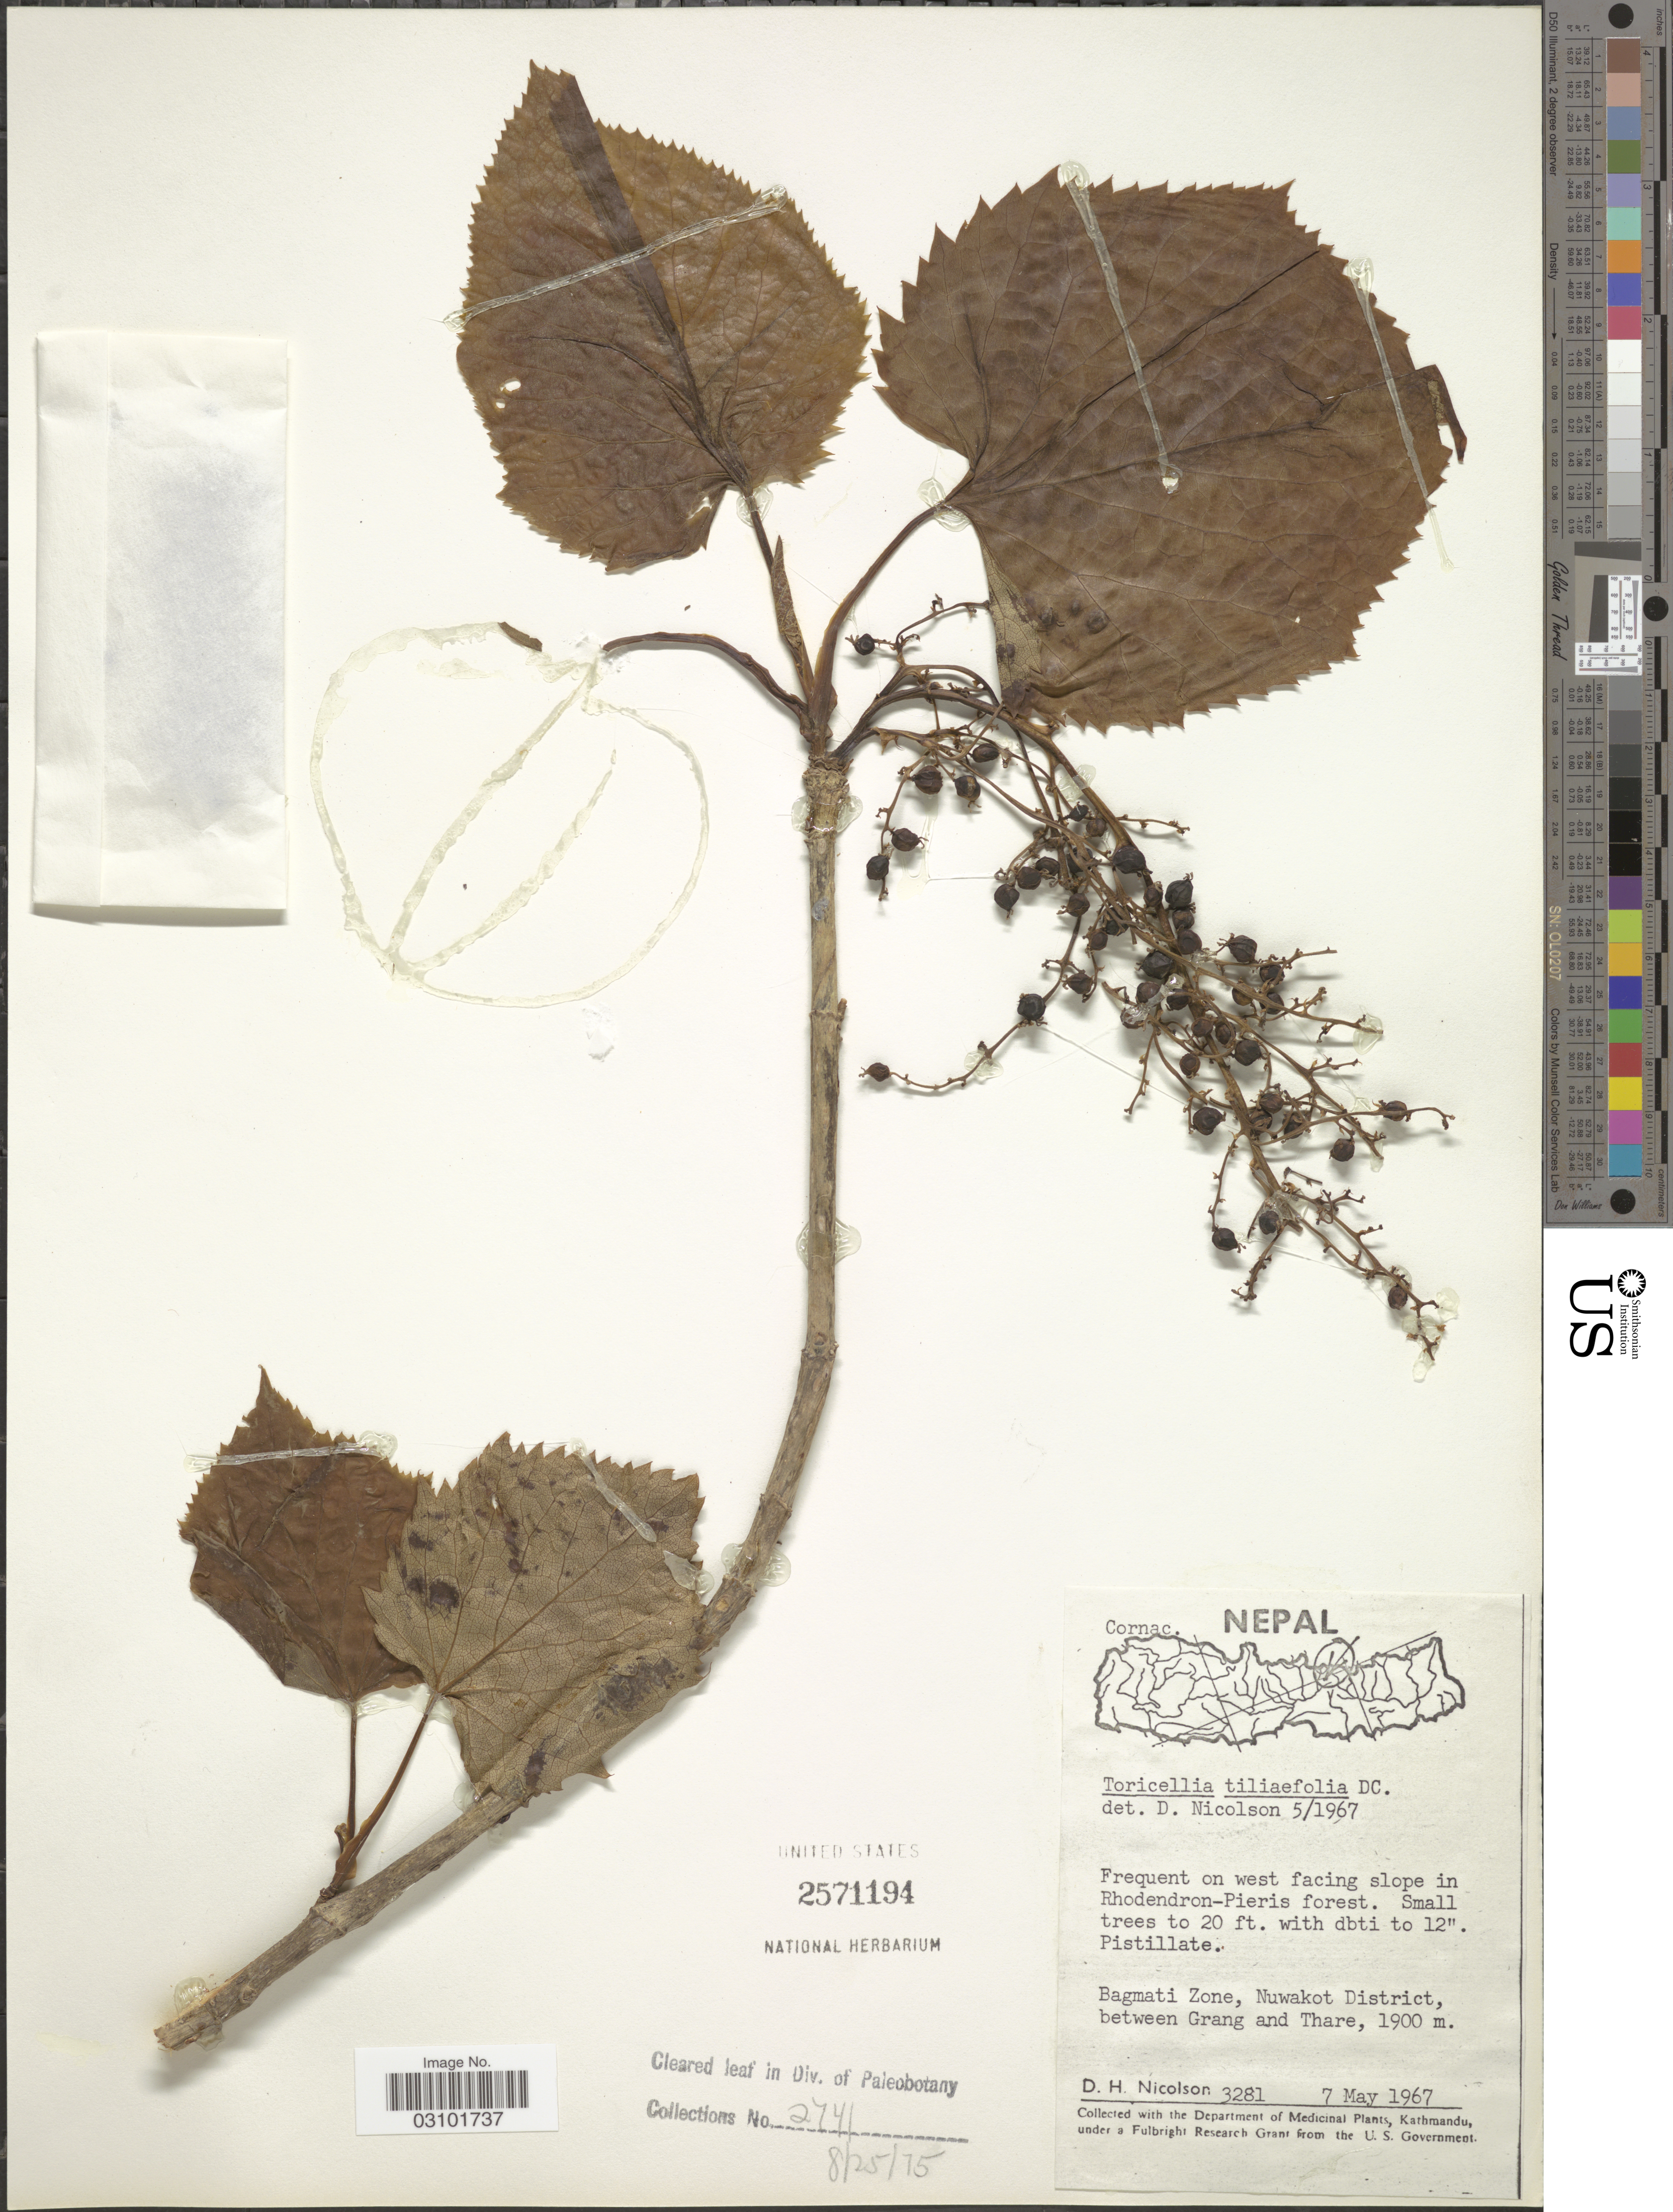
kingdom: Plantae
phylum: Tracheophyta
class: Magnoliopsida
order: Apiales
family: Torricelliaceae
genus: Torricellia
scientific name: Torricellia tiliifolia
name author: DC.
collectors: D. H. Nicolson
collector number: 3281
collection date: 1967-05-07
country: Nepal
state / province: Bagmati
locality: Bagmati Zone, Nuwakot District, between Grang and Thare.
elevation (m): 1900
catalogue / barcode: US 2571194